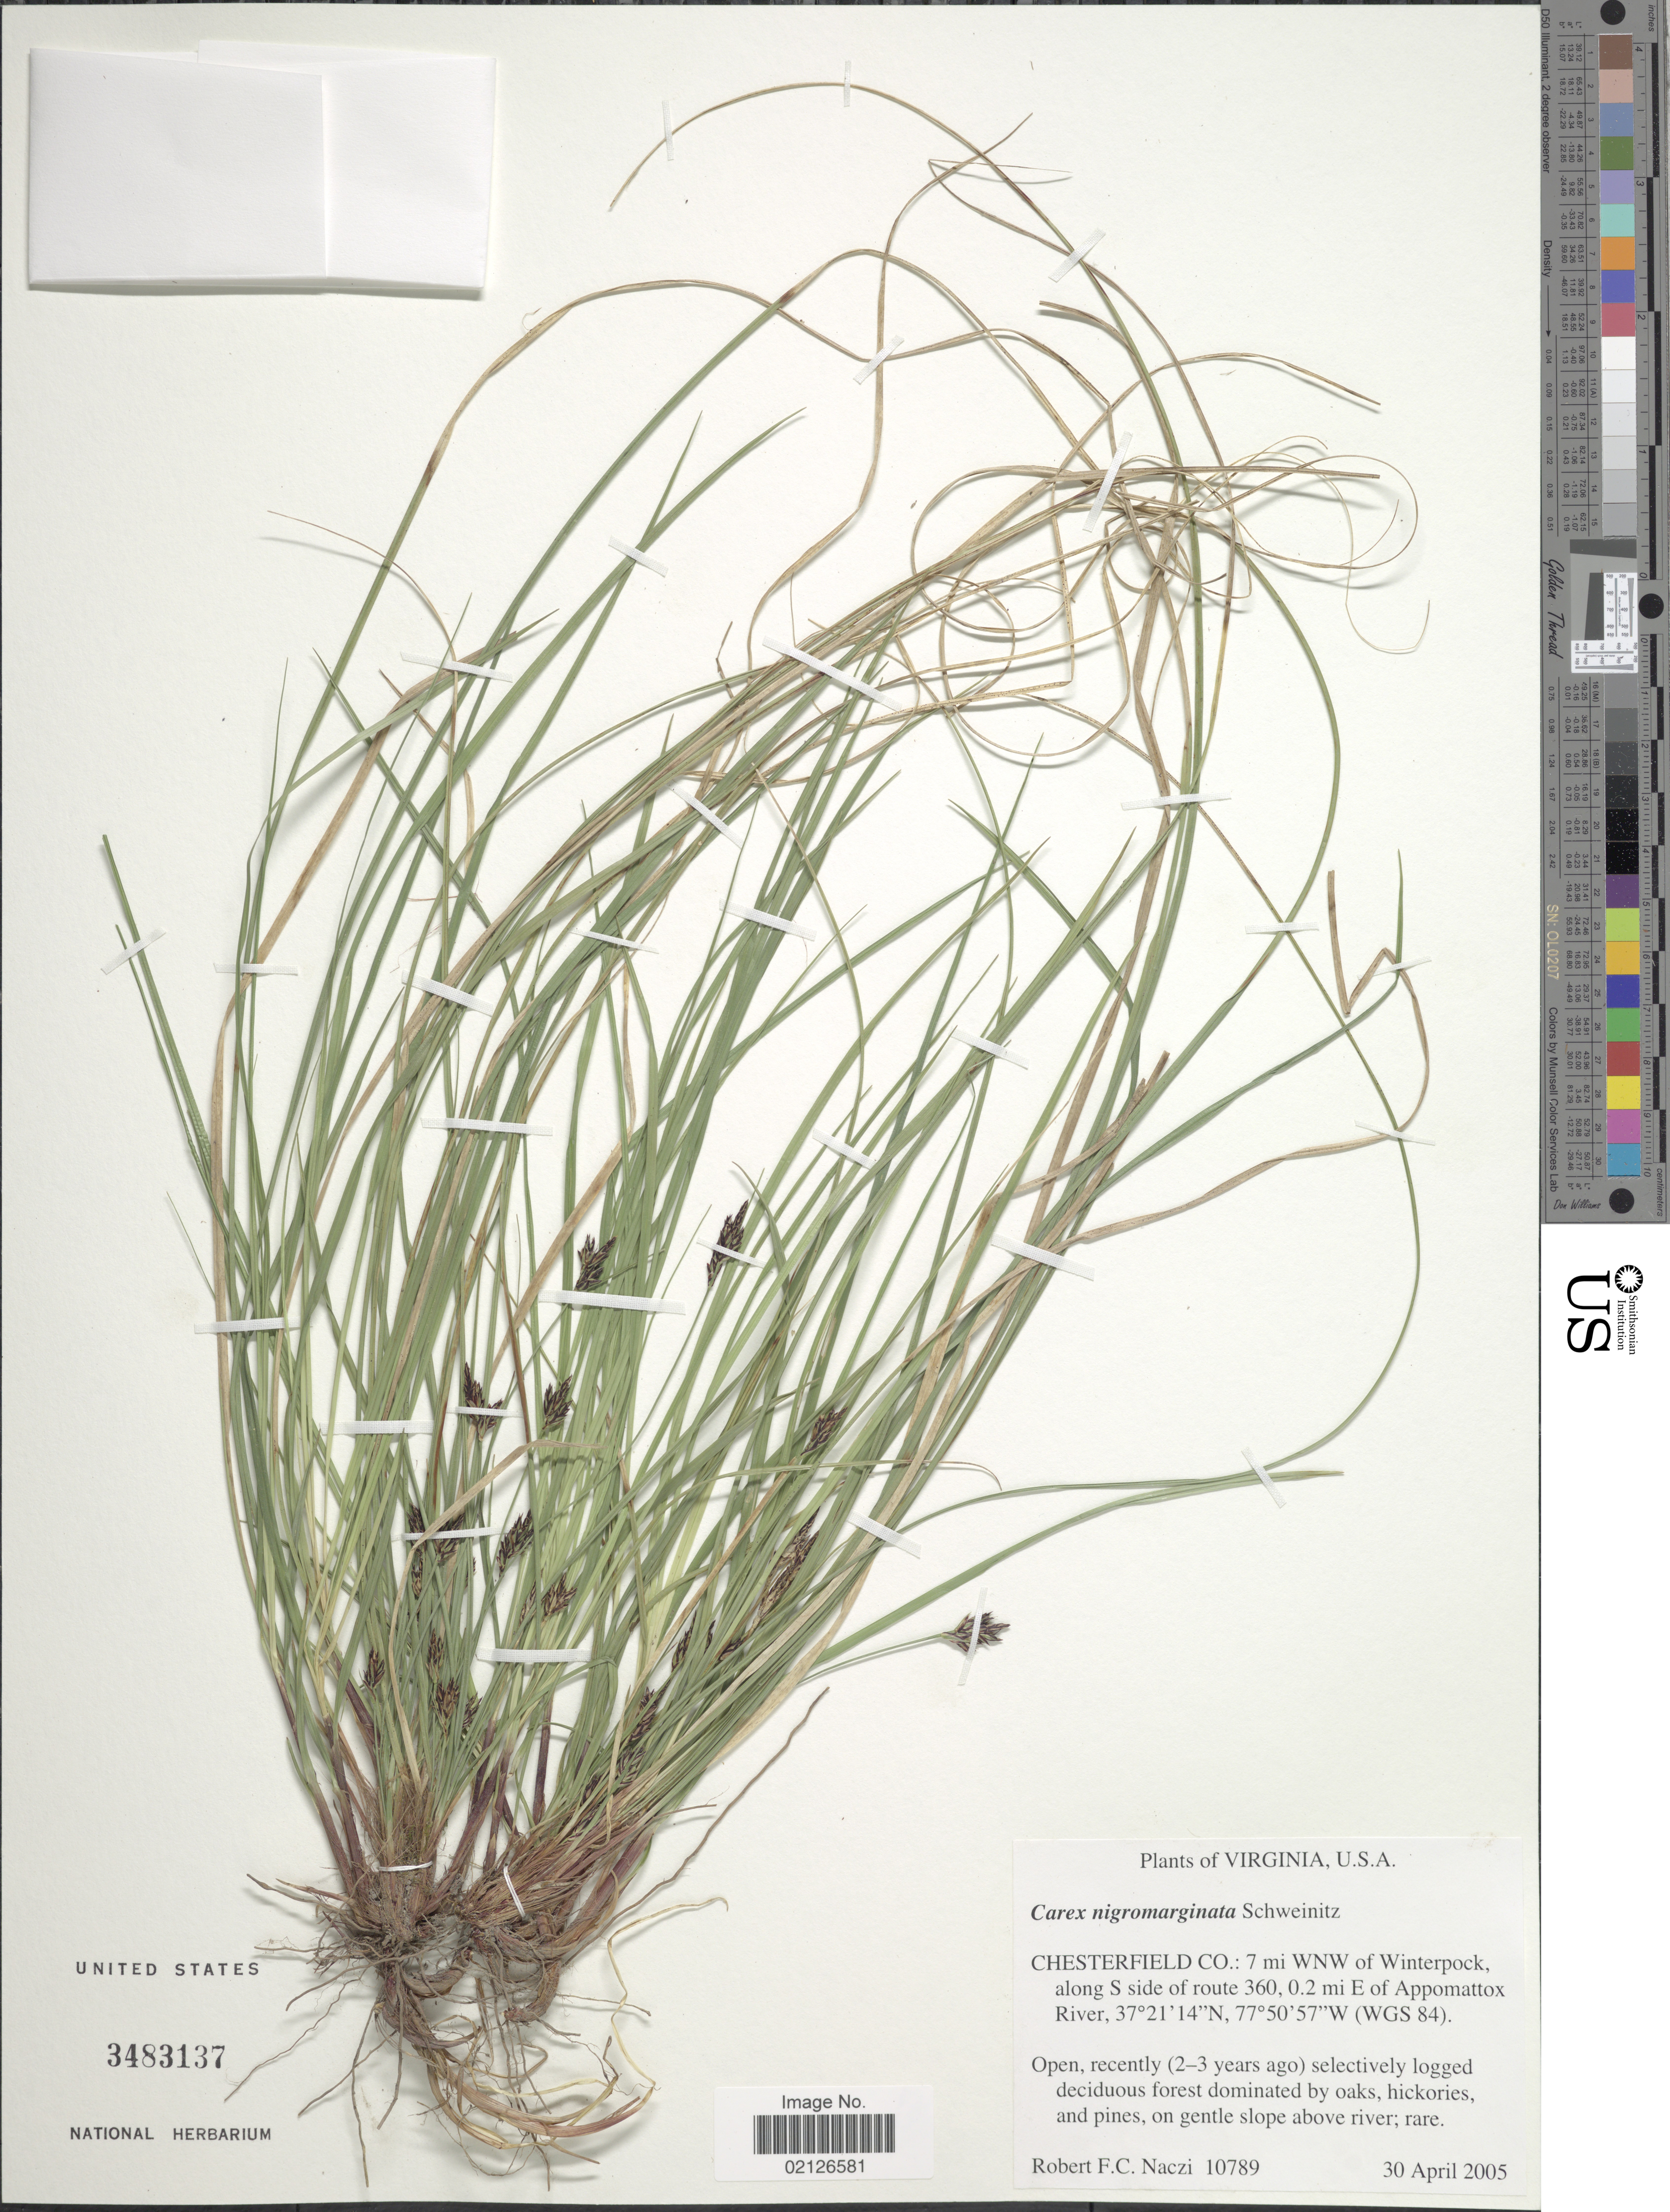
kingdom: Plantae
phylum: Tracheophyta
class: Liliopsida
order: Poales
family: Cyperaceae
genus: Carex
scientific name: Carex nigromarginata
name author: Schwein.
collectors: R. F. C. Naczi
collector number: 10789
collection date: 2005-04-30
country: United States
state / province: Virginia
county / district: Chesterfield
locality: Chesterfield Co.: 7 mi WNW of Winterpock, along S side of route 360, 0.2 mi E of Appomattox River, on gentle slope above river,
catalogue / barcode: US 3483137